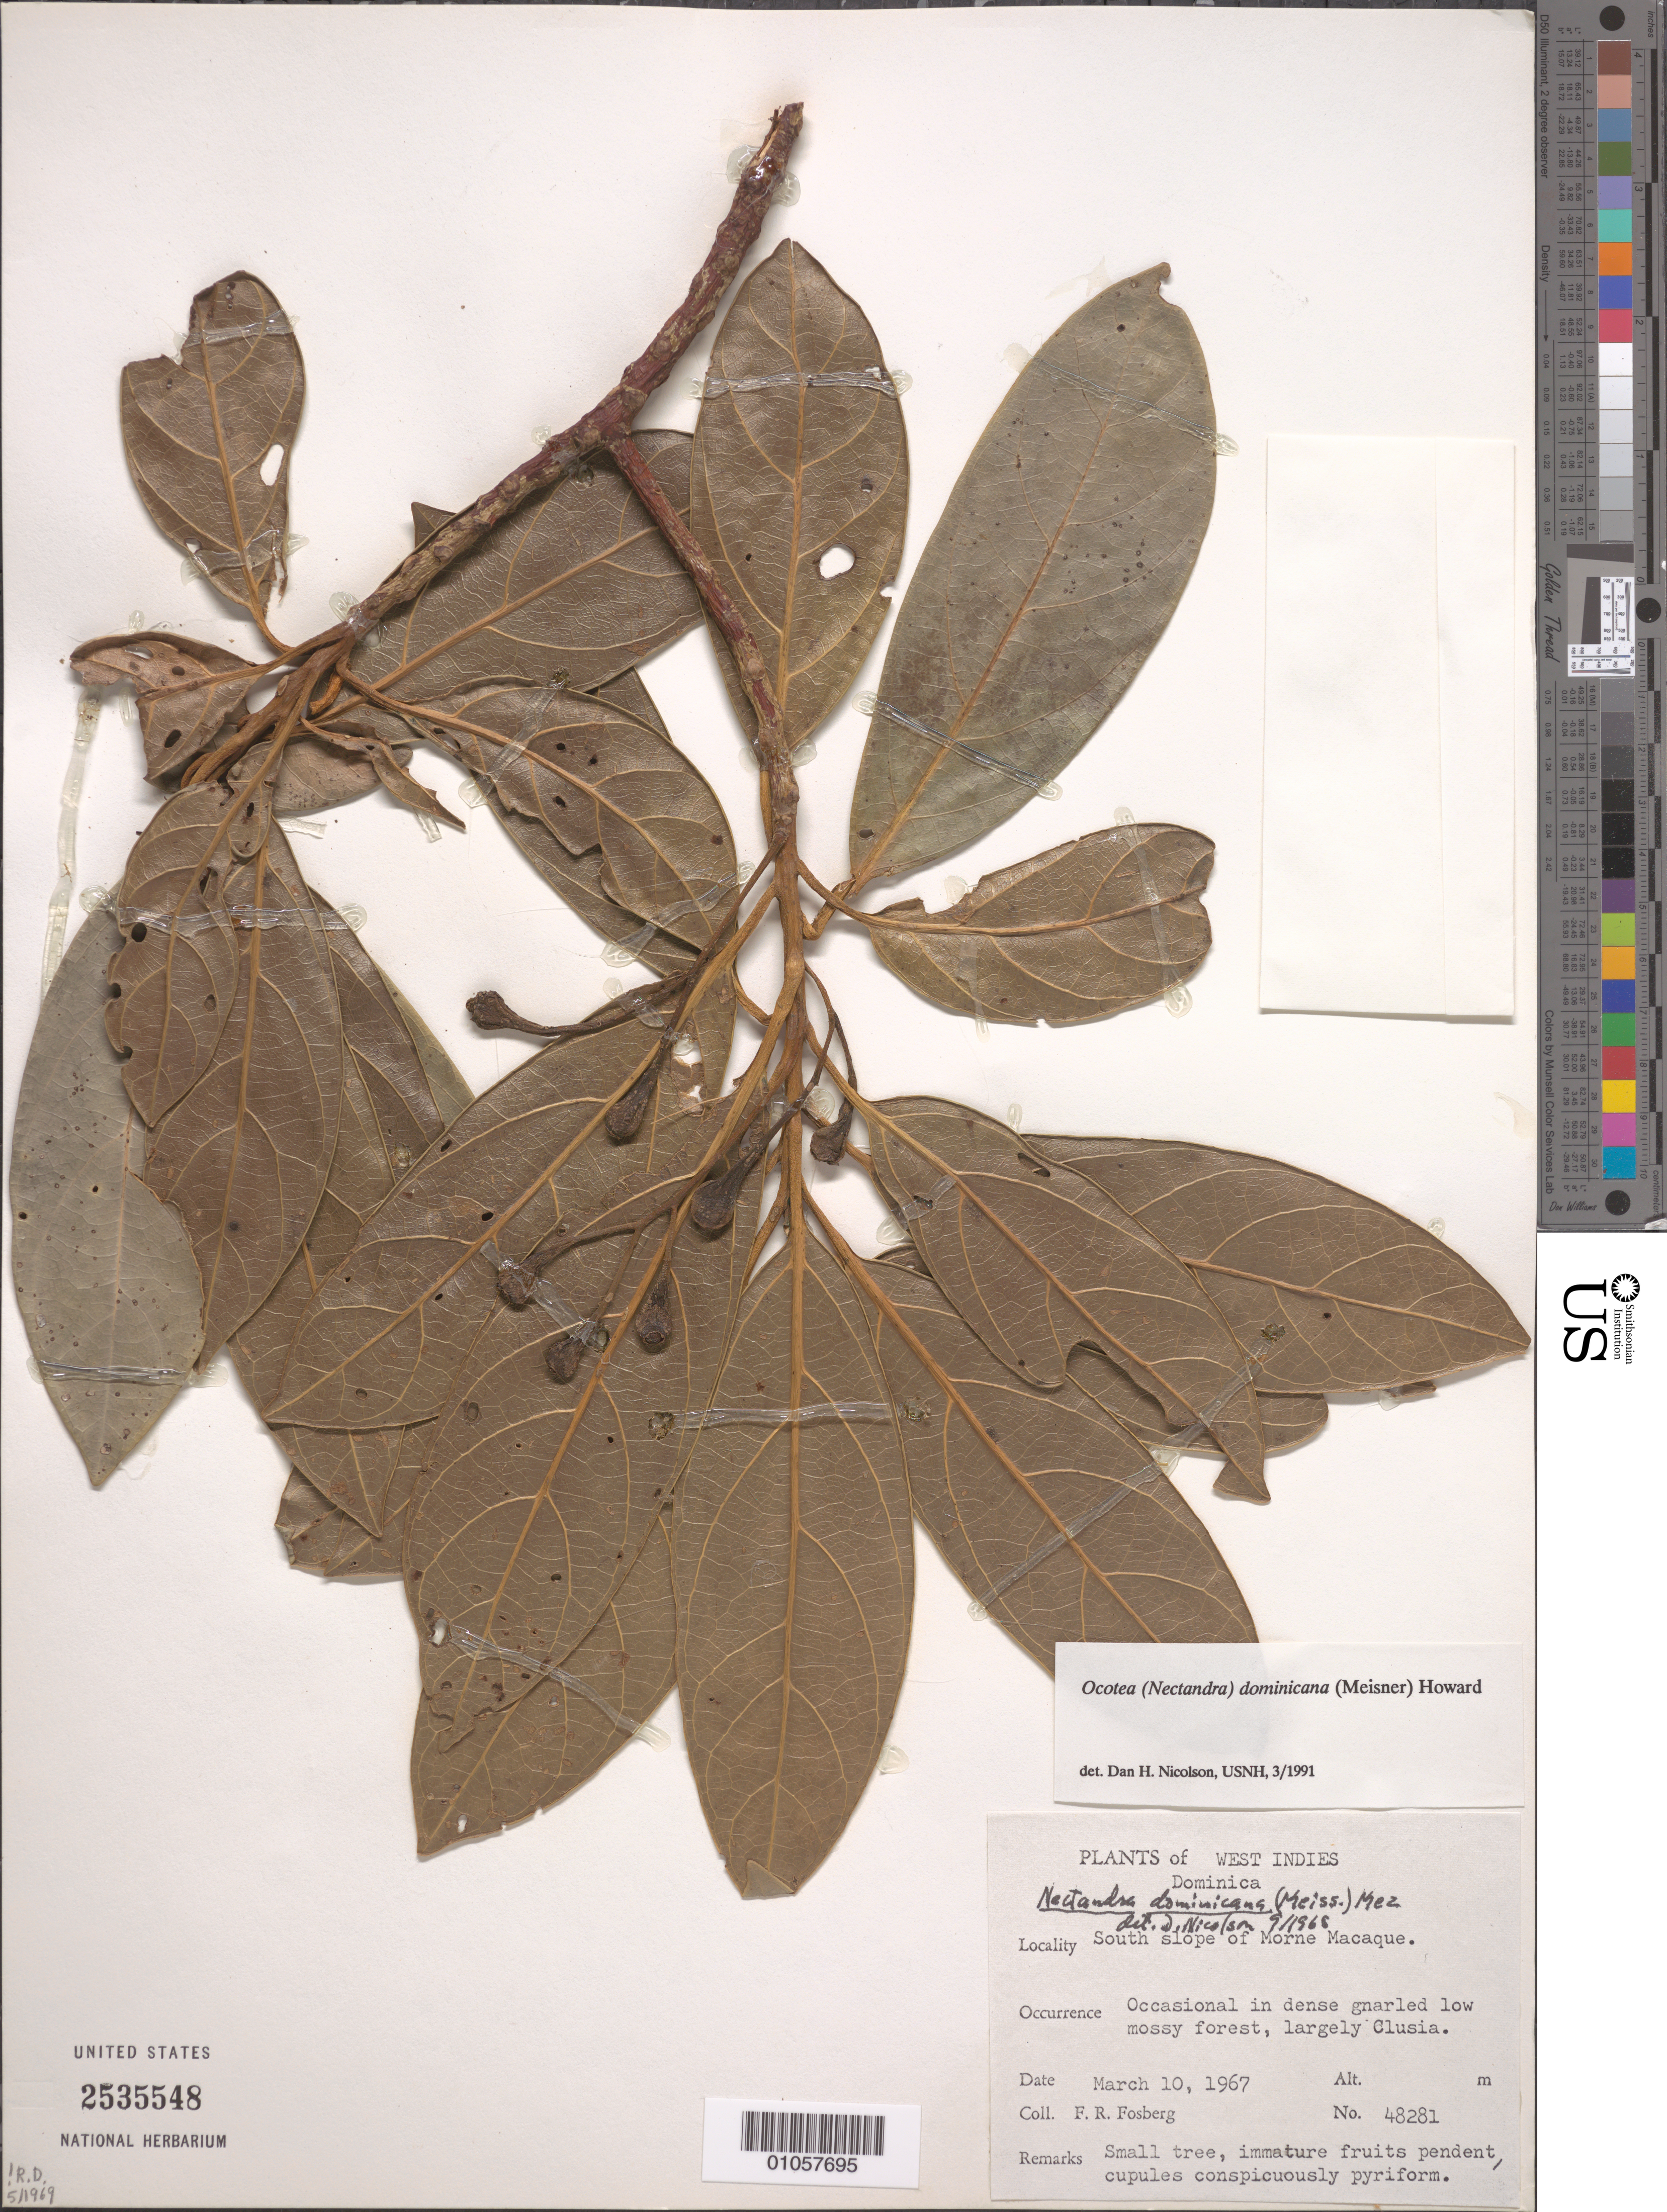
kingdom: Plantae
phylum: Tracheophyta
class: Magnoliopsida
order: Laurales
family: Lauraceae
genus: Ocotea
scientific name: Ocotea dominicana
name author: (Meisn.) R.A. Howard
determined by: Nicolson, Dan H.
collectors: F. R. Fosberg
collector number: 48281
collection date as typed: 10 Mar 1967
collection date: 1967-03-10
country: Dominica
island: Dominica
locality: Morne Macaque, south slope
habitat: In dense gnarled low mossy forest, largely Clusia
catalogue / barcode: US 2535548